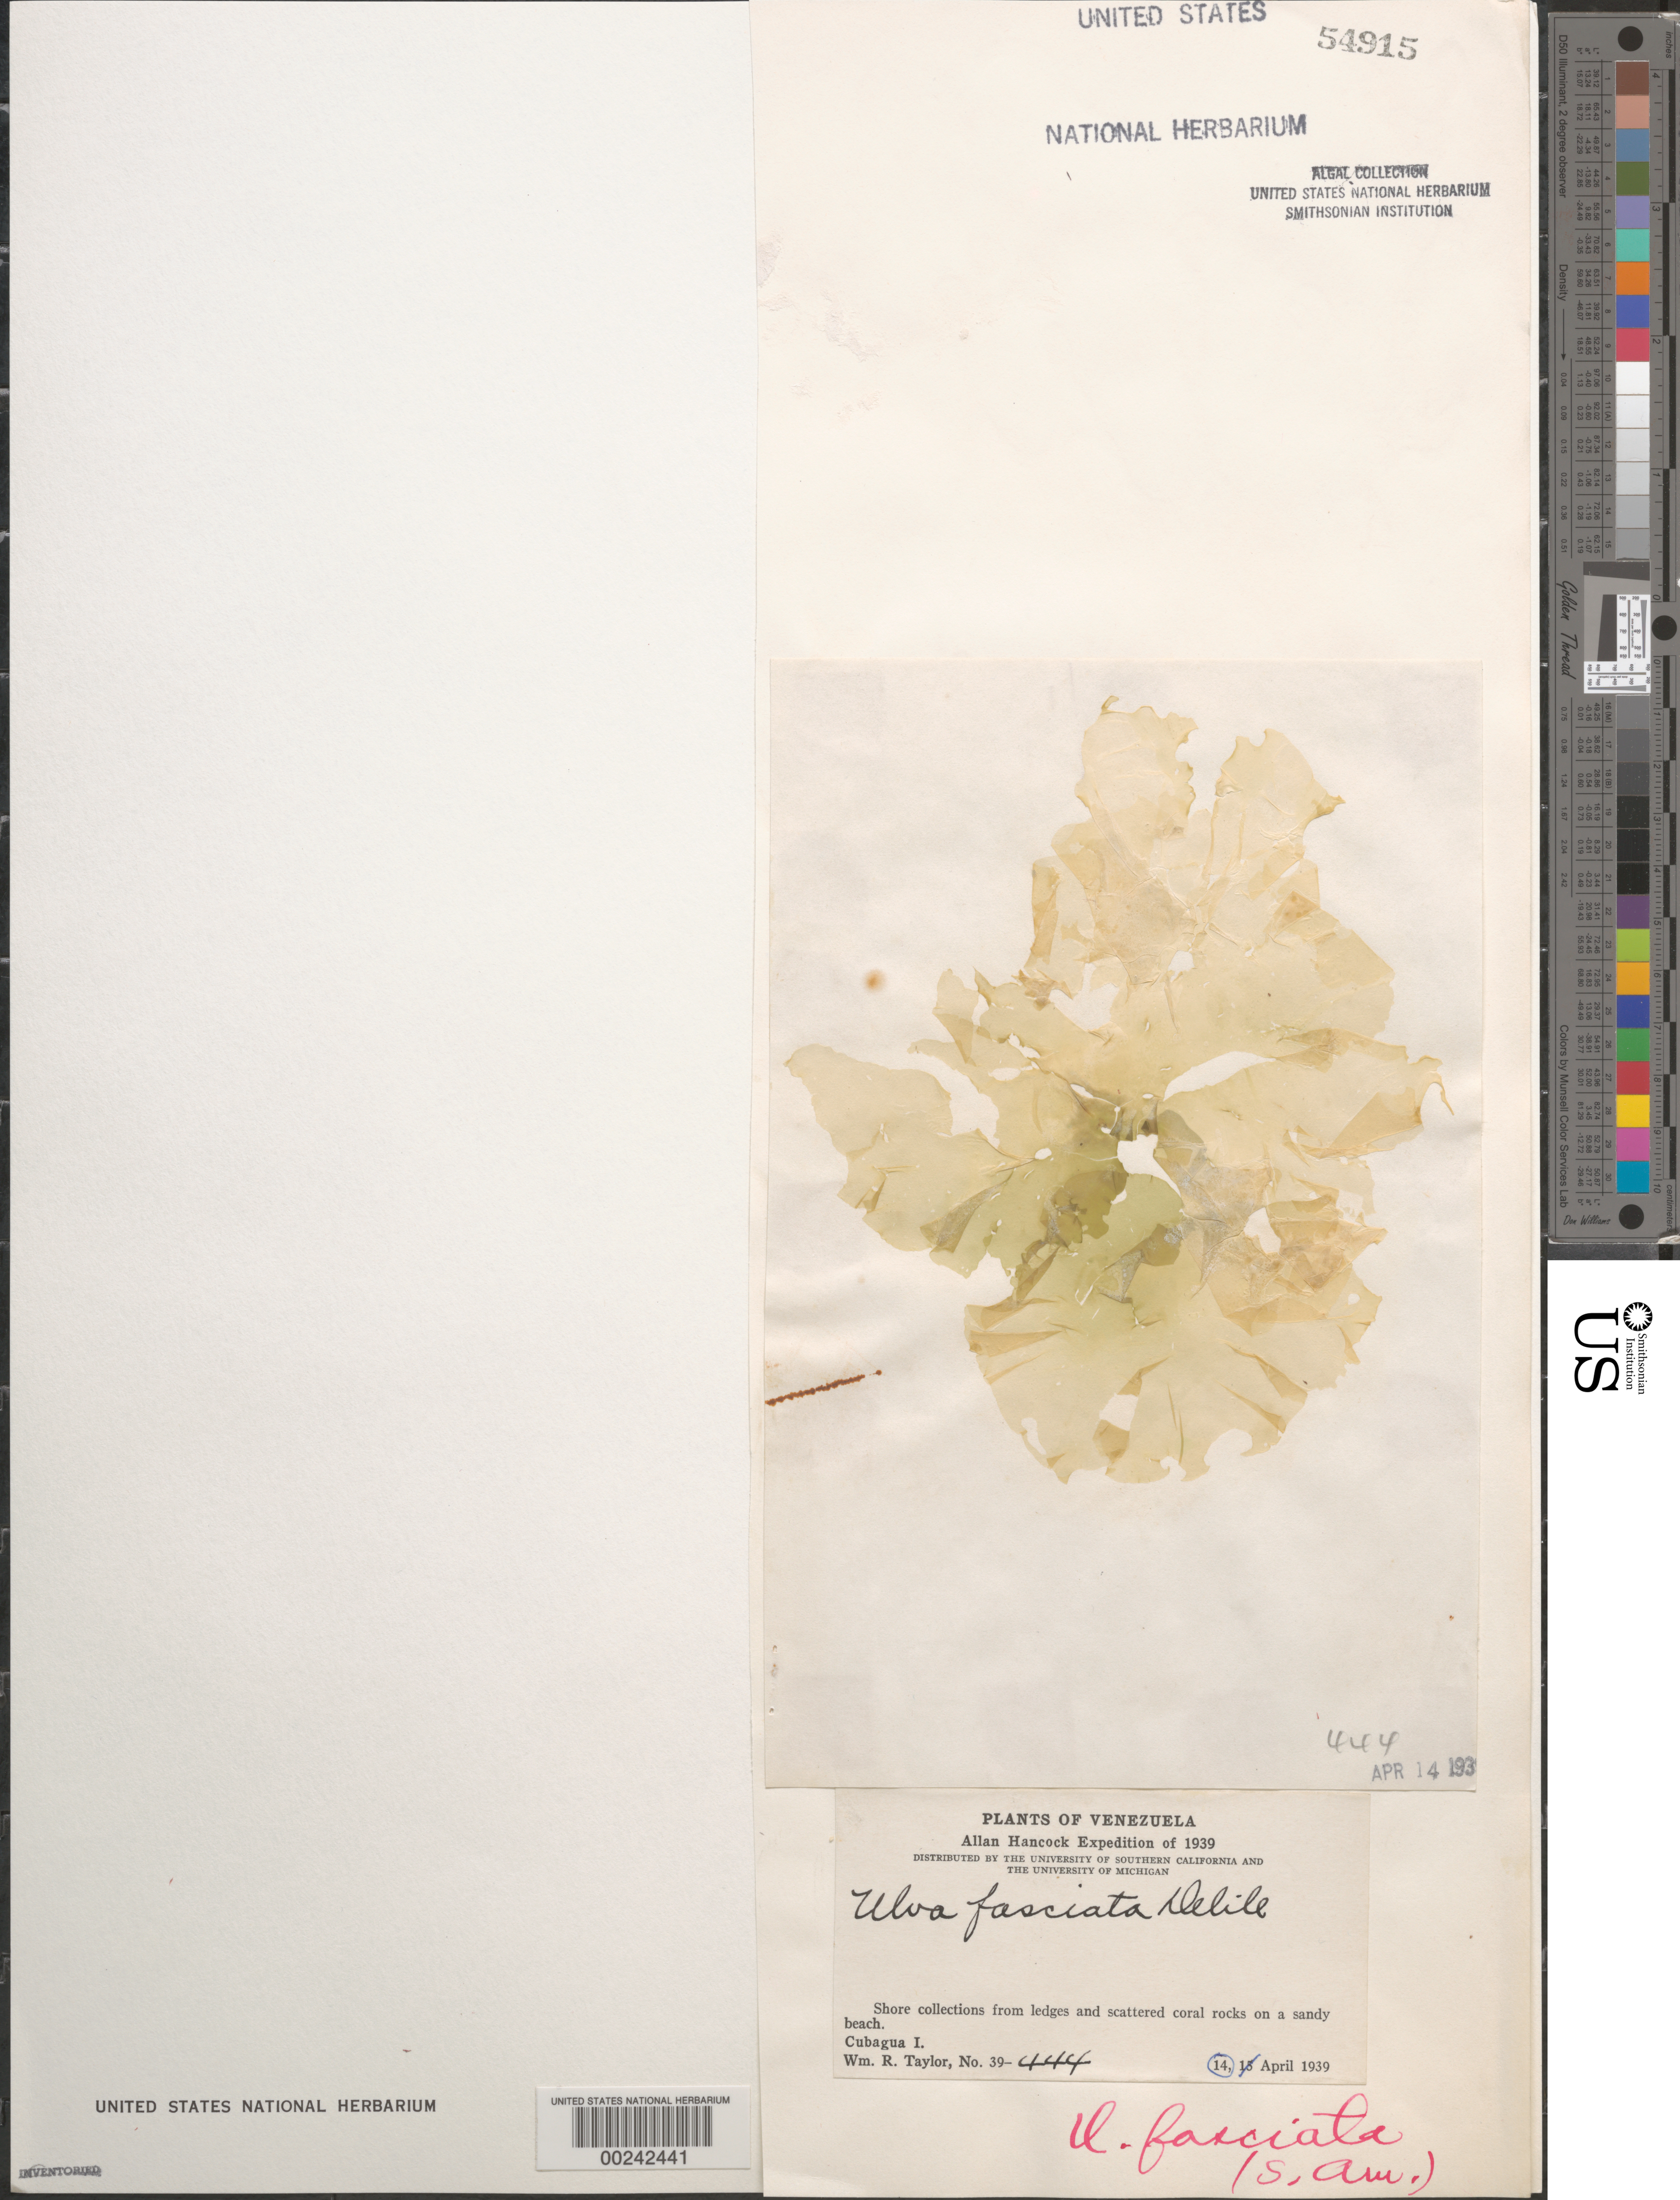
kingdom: Plantae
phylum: Chlorophyta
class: Ulvophyceae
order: Ulvales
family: Ulvaceae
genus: Ulva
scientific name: Ulva lactuca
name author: L.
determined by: Algae name updating Project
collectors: W. R. Taylor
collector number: WRT 39-444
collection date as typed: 14 Apr 1939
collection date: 1939-04-14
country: Venezuela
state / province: Nueva Esparta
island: Cubagua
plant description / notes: Allan Hancock Expedition of 1939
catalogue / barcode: US 54915